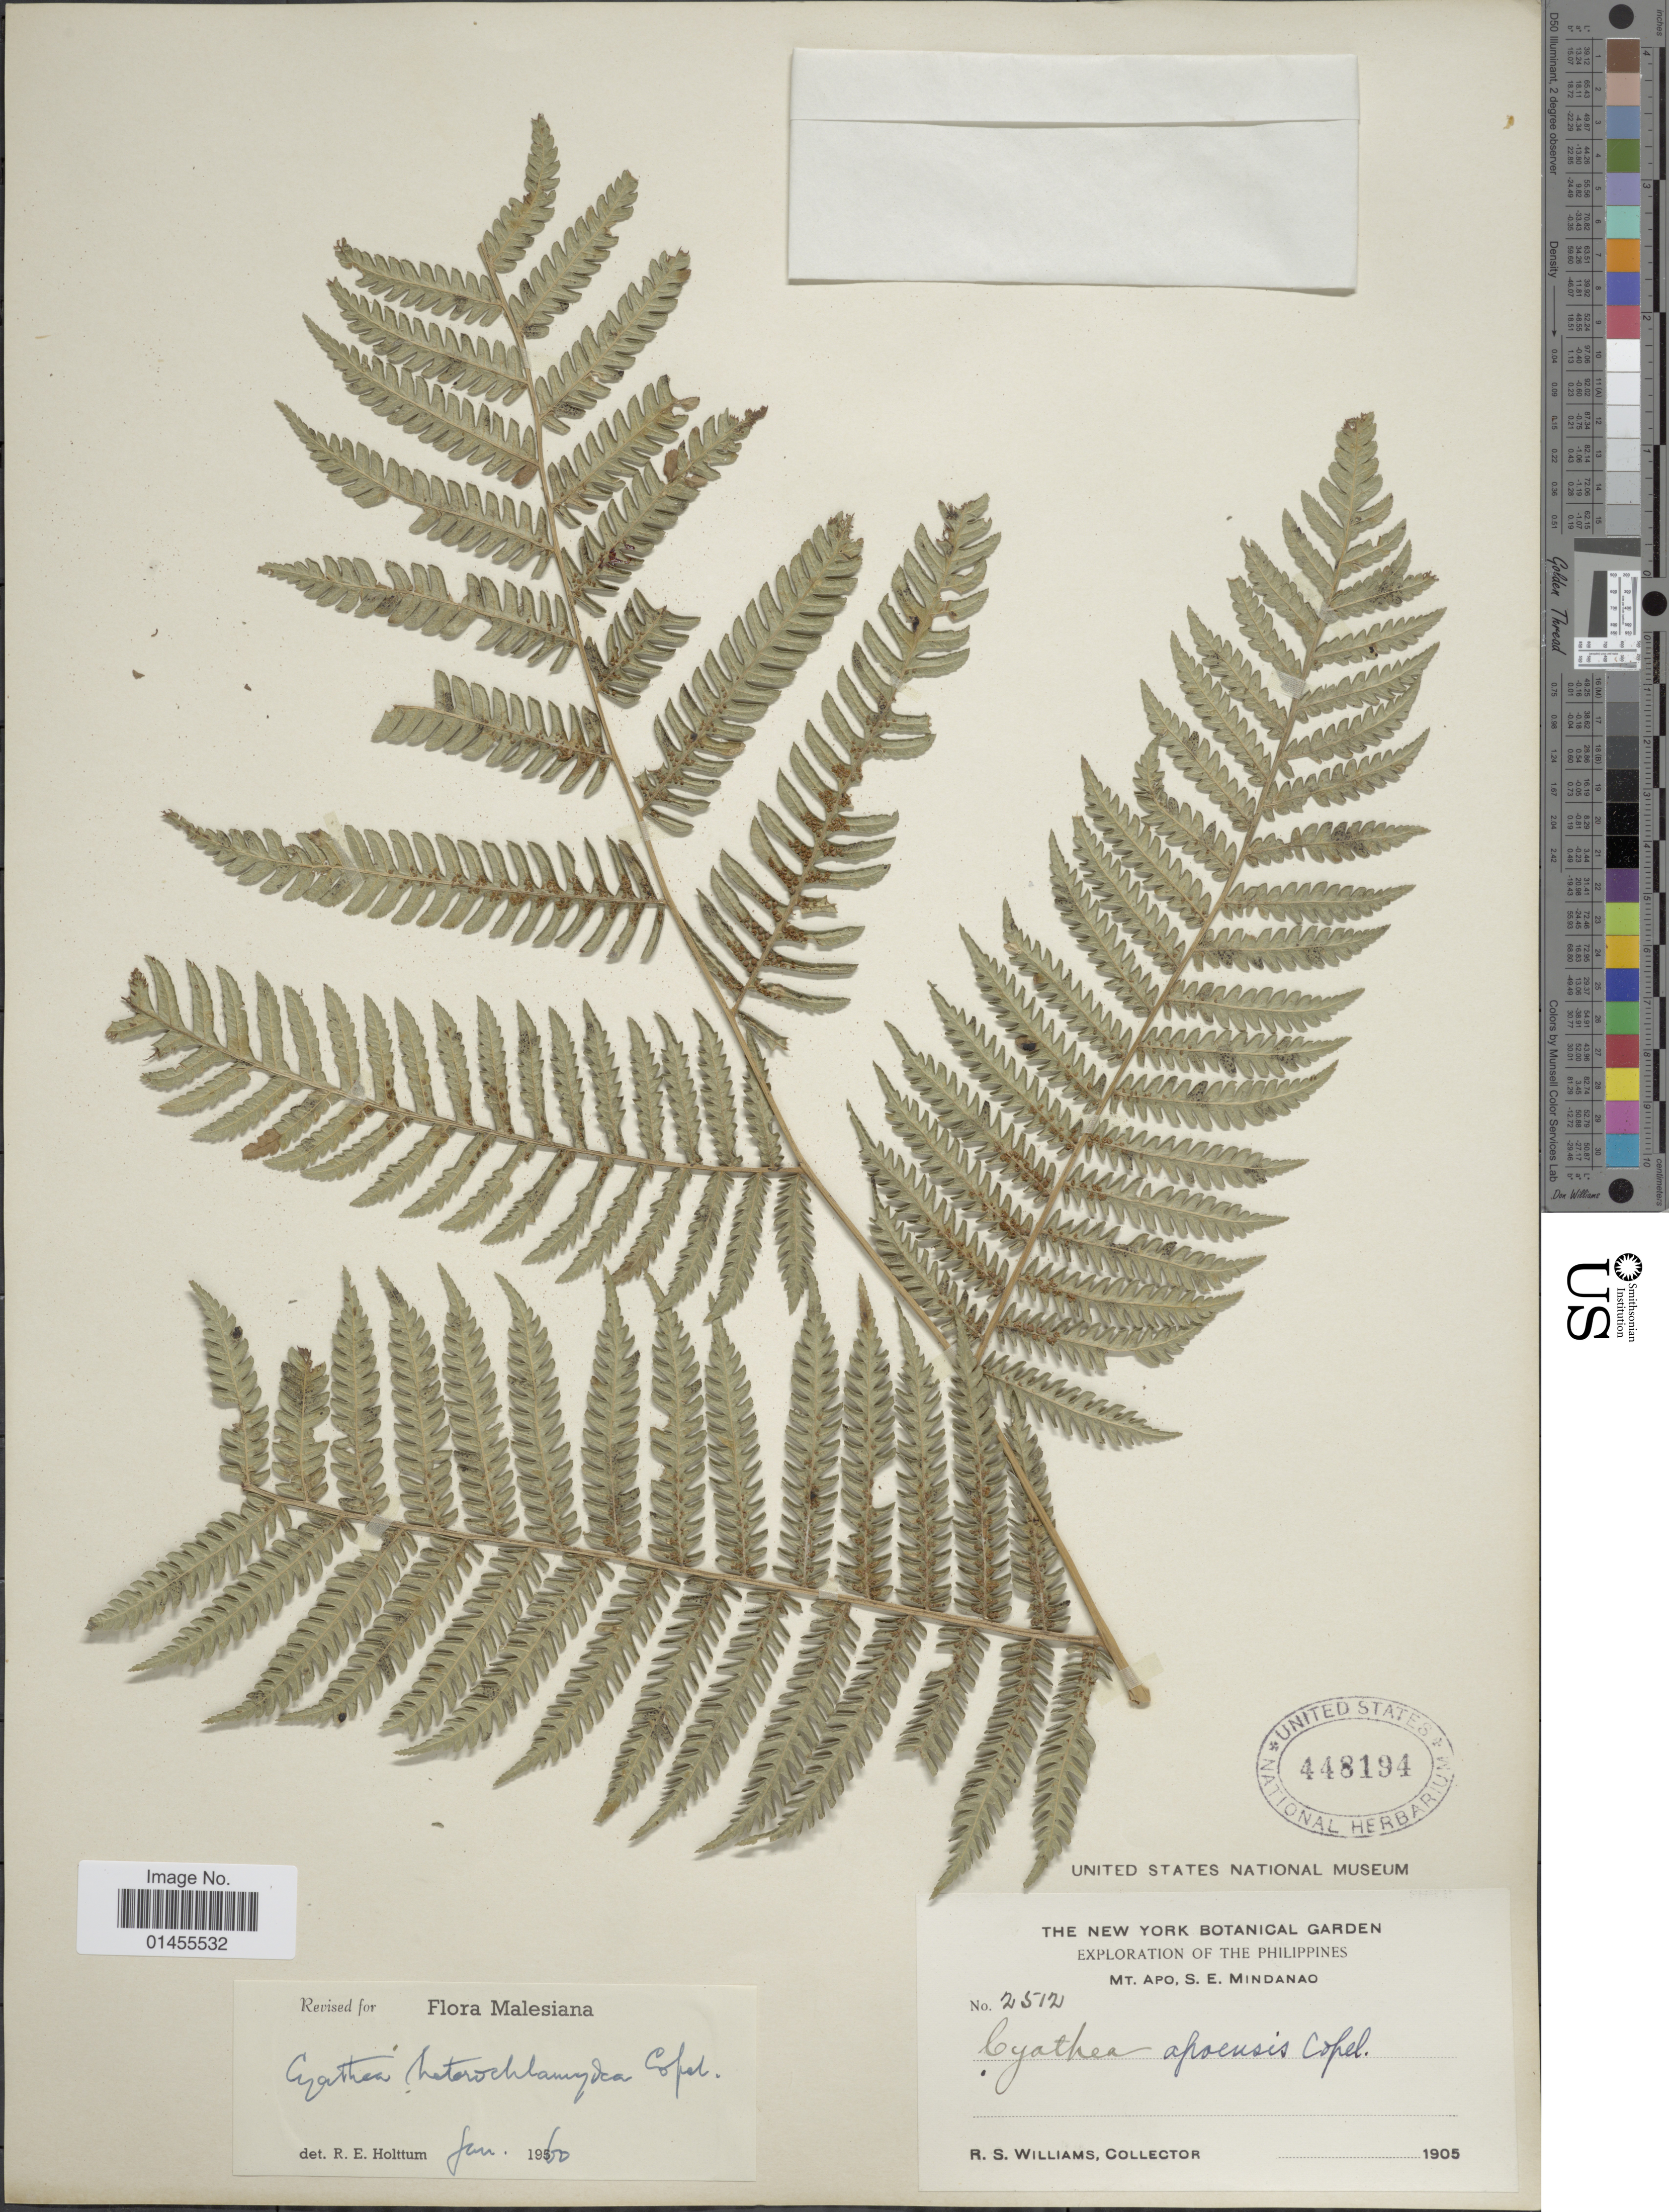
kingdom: Plantae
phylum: Tracheophyta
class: Polypodiopsida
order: Cyatheales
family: Cyatheaceae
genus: Alsophila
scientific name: Alsophila heterochlamydea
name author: (Copel.) R.M. Tryon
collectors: R. S. Williams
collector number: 2512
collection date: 1905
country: Philippines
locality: Mt. Apo, S. E. Mindanao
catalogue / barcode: US 448194